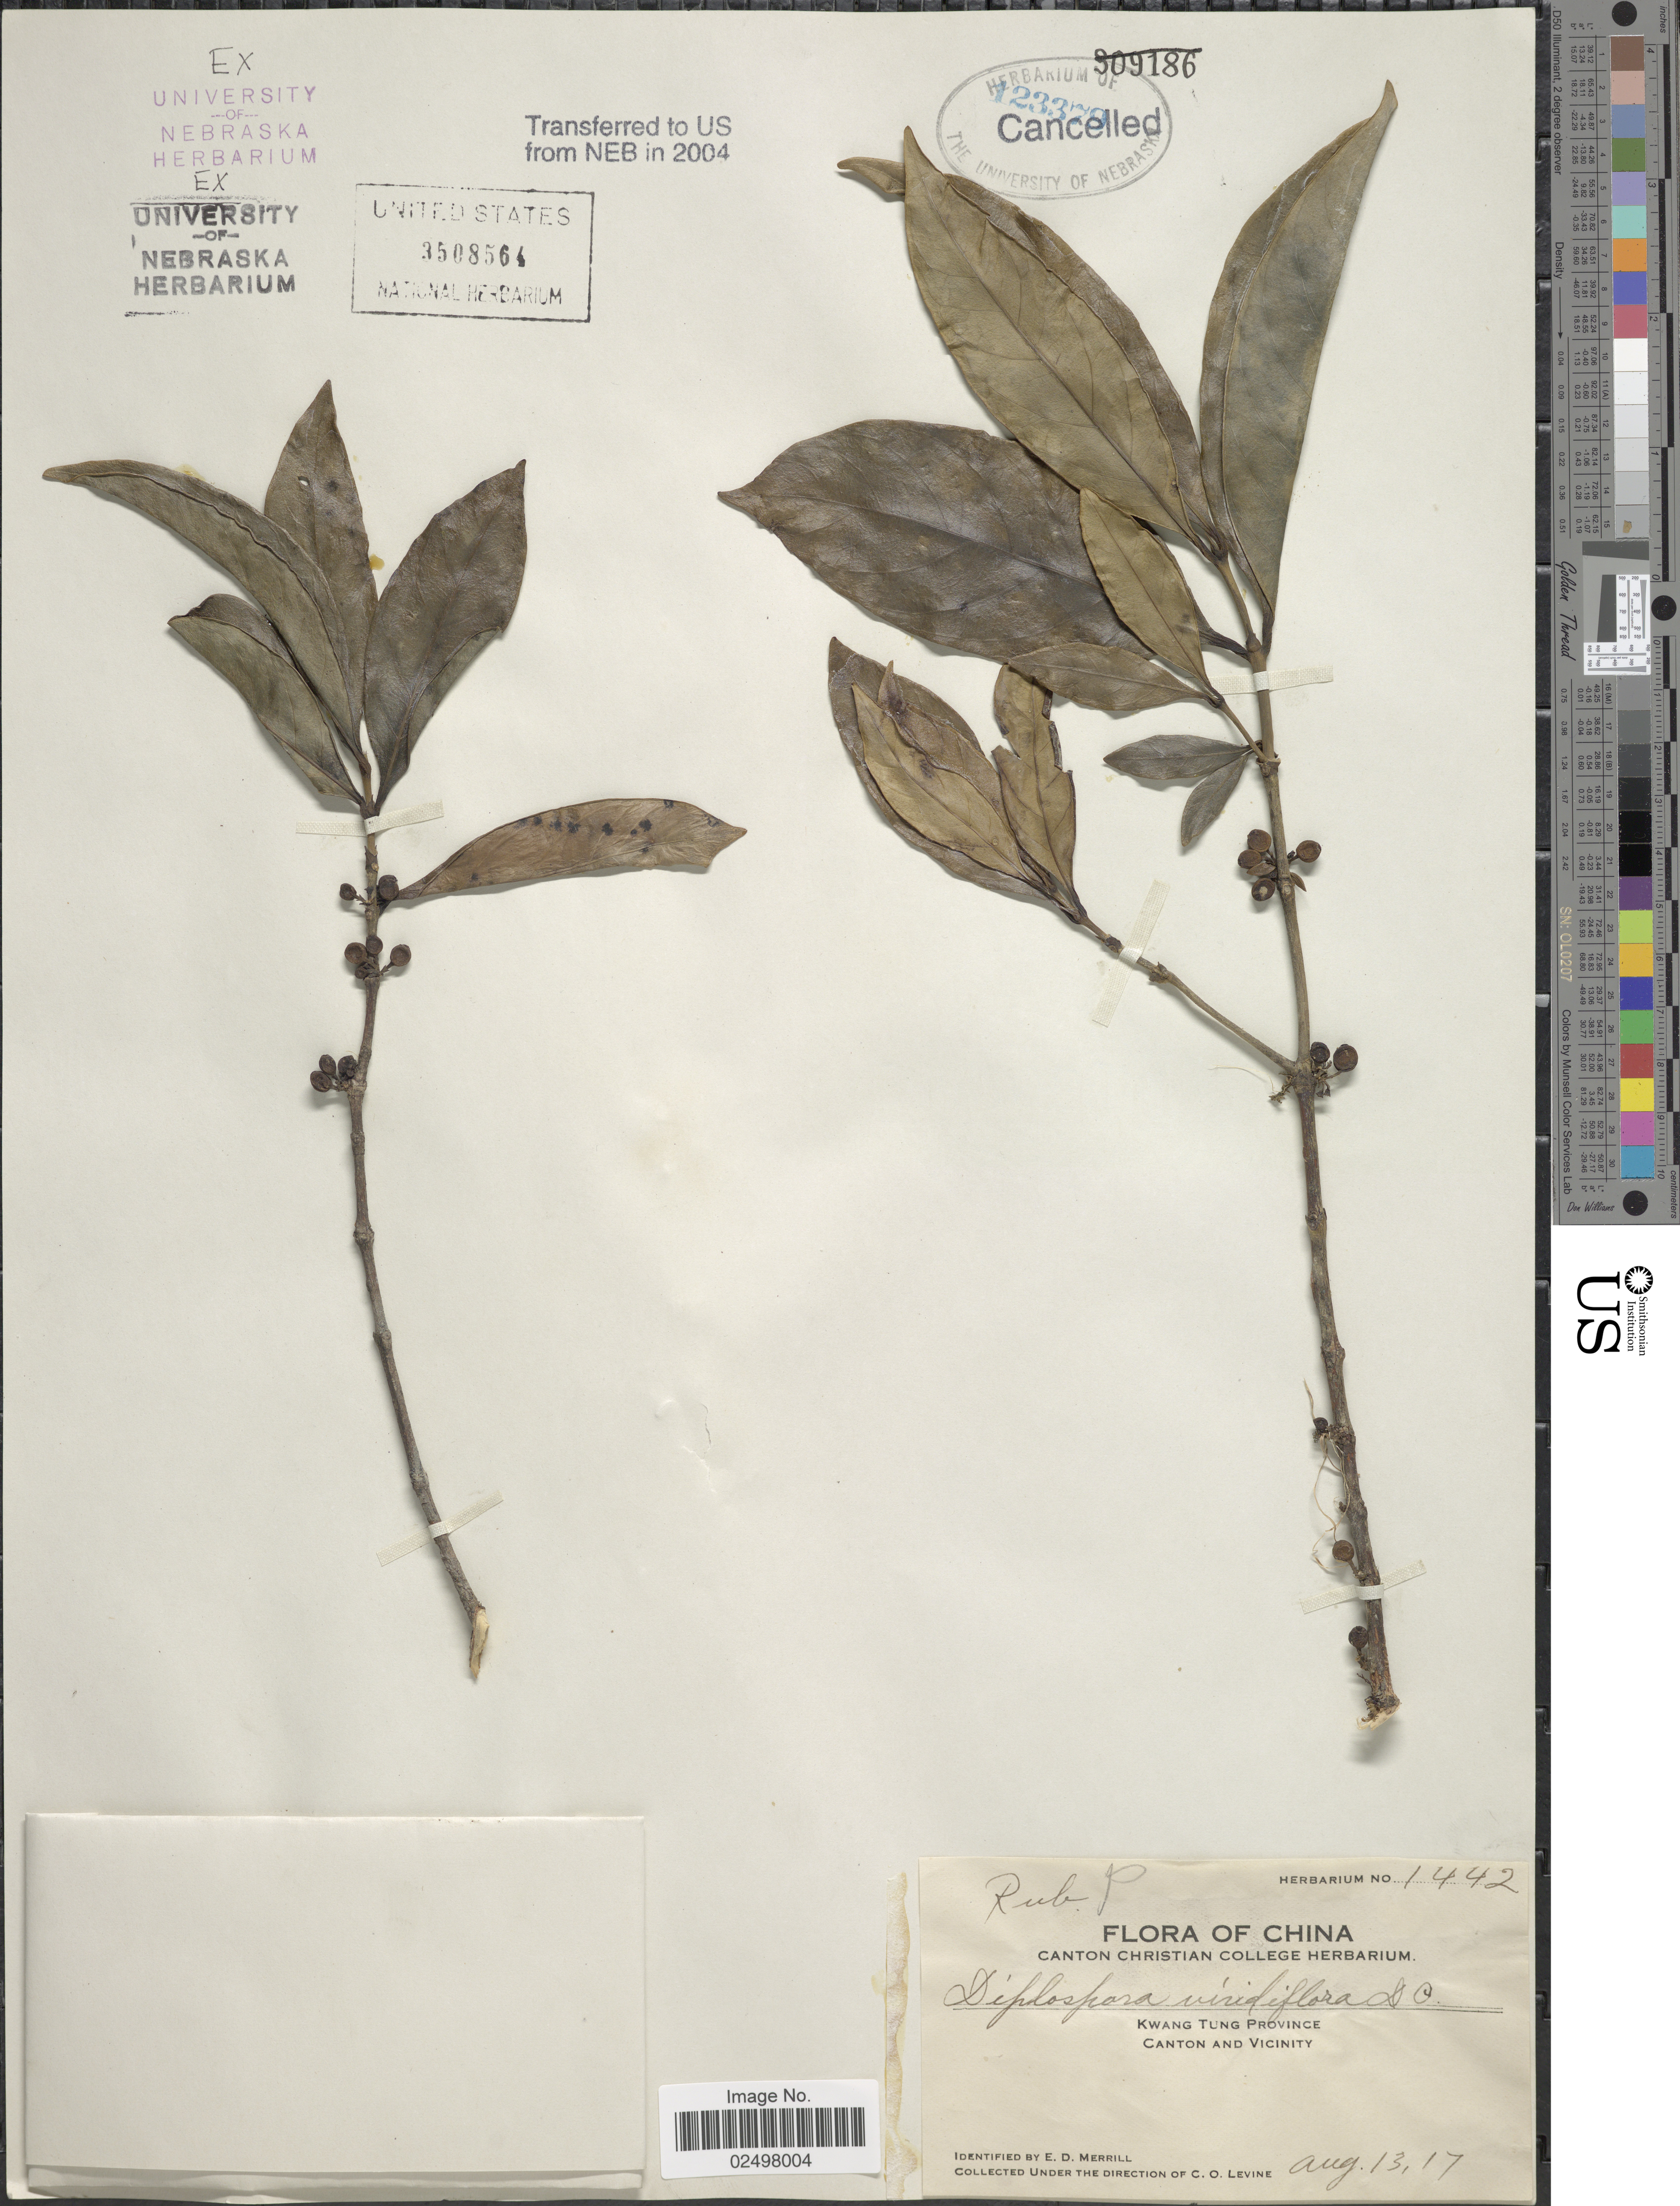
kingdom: Plantae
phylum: Tracheophyta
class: Magnoliopsida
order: Gentianales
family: Rubiaceae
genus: Tricalysia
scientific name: Tricalysia dubia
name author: (Lindl.) Ohwi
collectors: C. O. Levine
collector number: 1442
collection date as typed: Transcribed d/m/y: 13/8/17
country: China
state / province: Guangdong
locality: Kwang Tung Province, Canton and Vicinity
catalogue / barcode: US 3508564